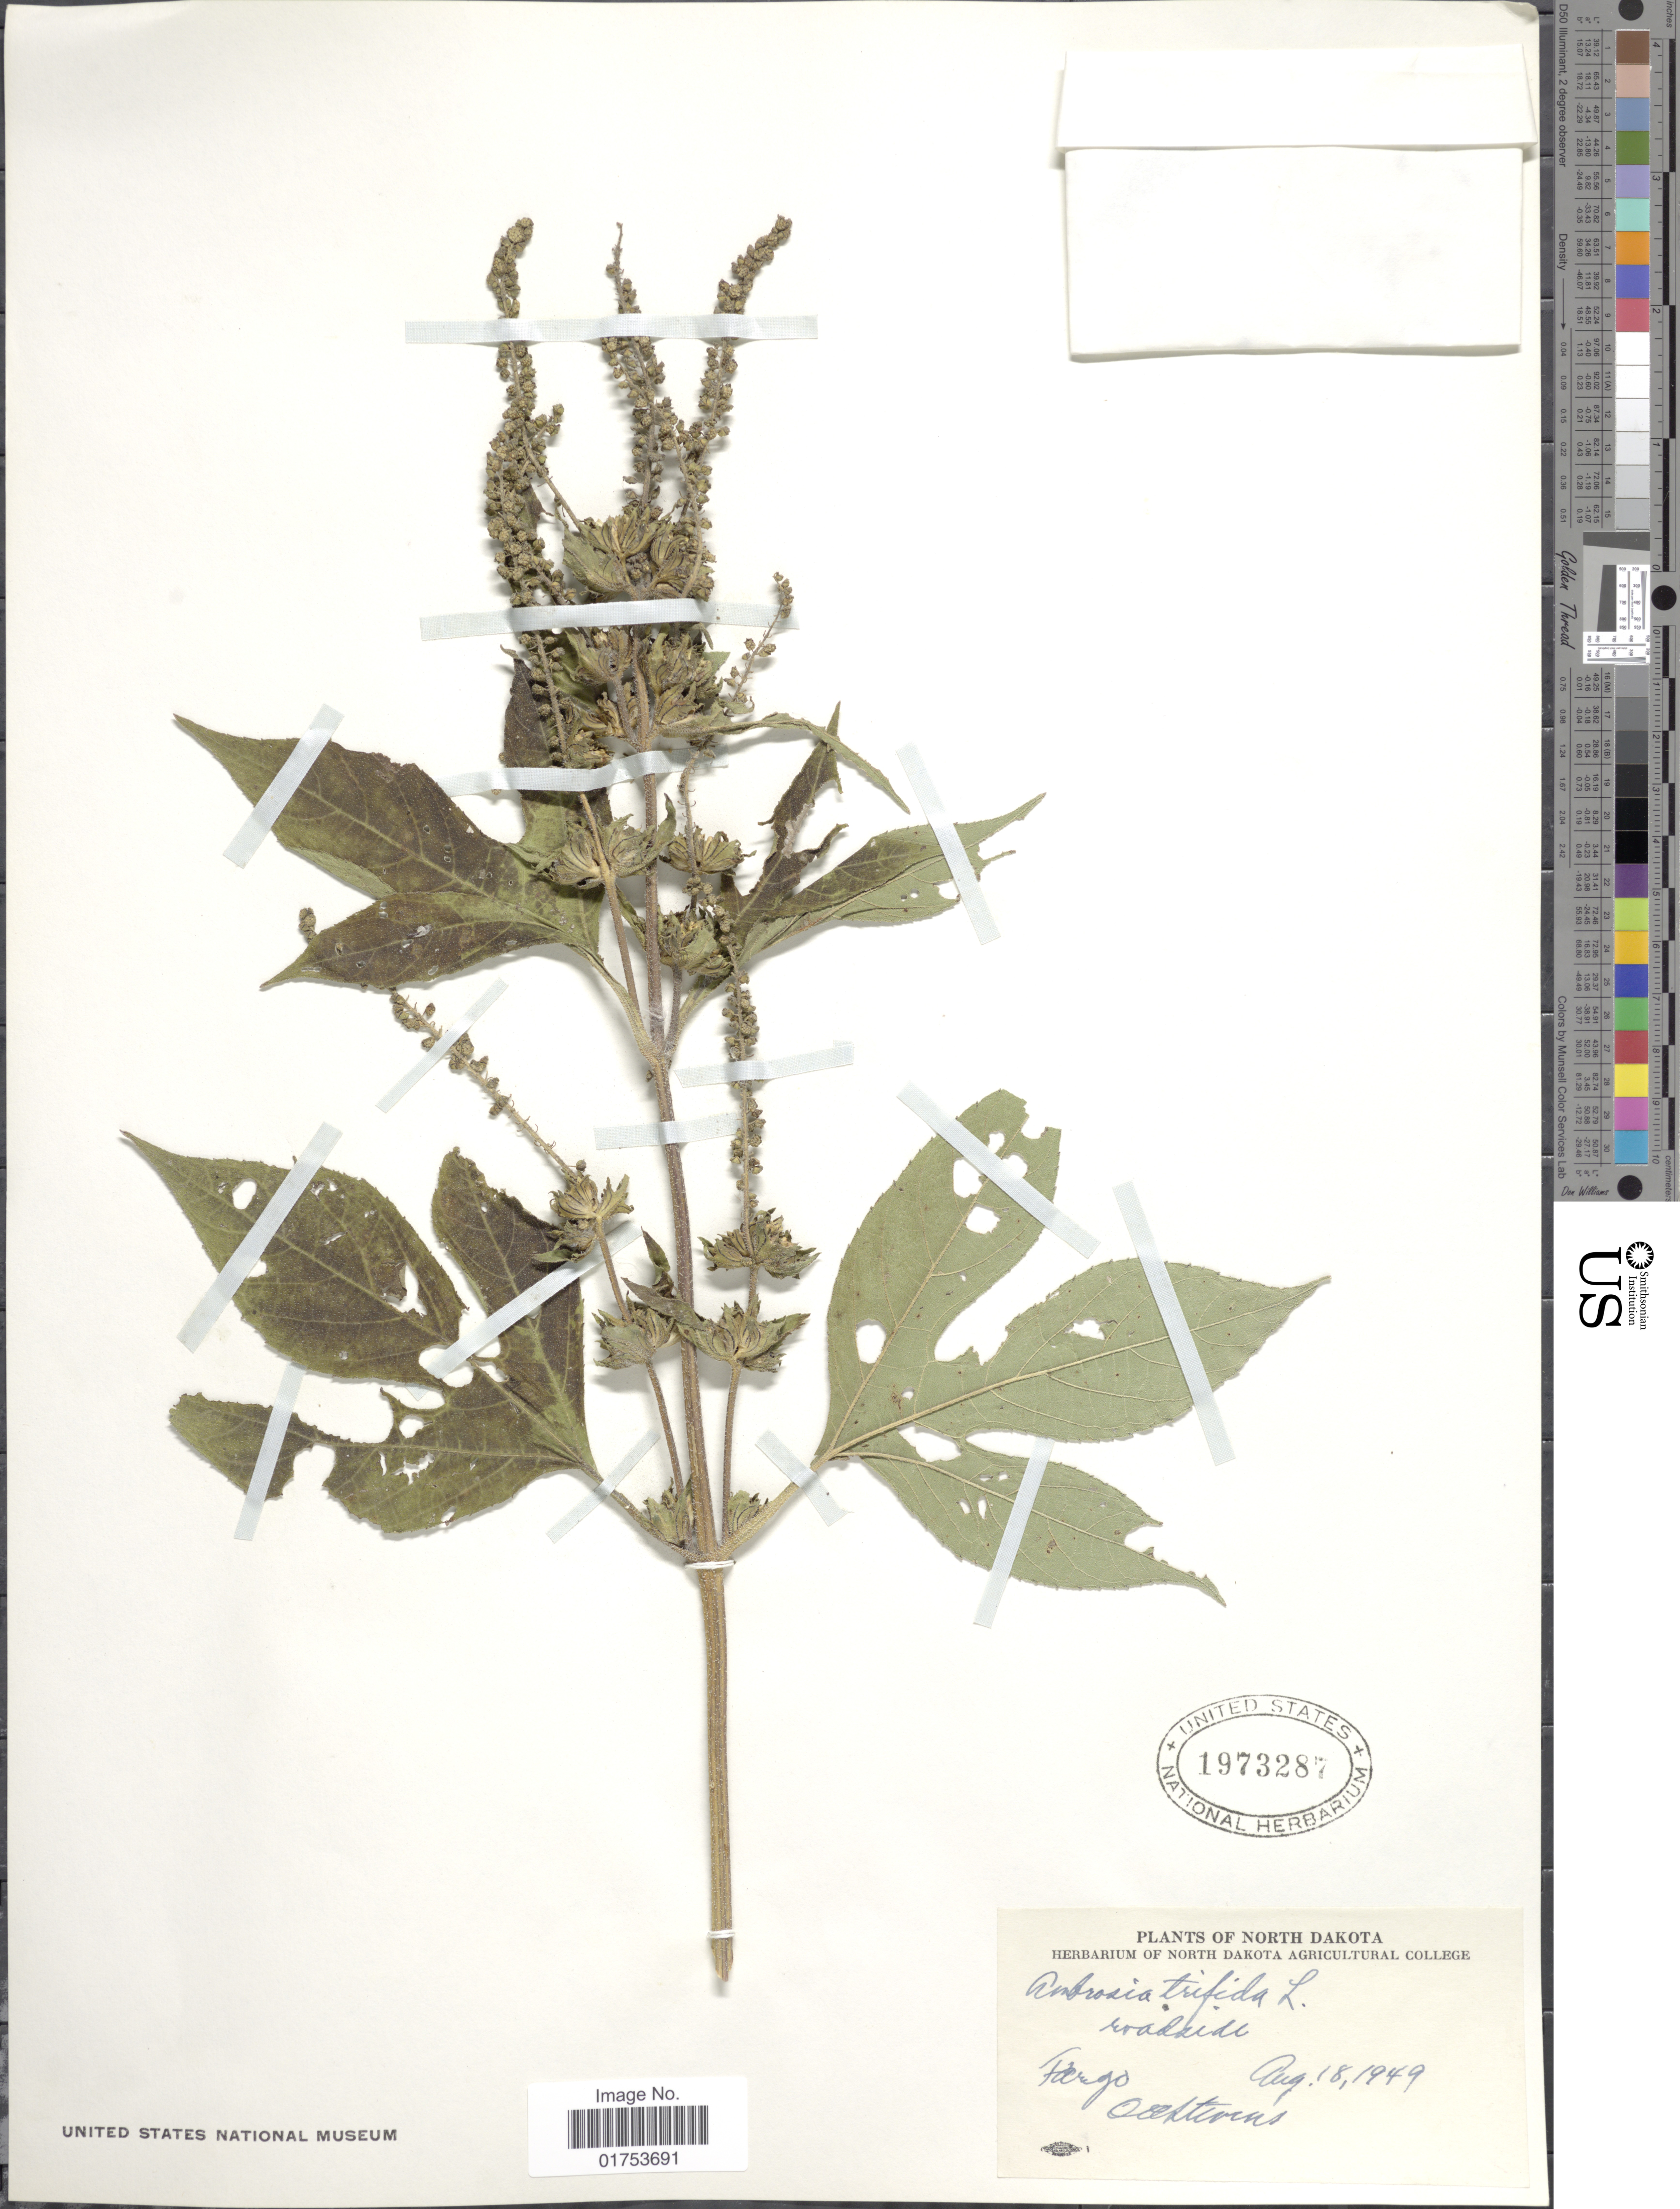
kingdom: Plantae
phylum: Tracheophyta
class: Magnoliopsida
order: Asterales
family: Asteraceae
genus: Ambrosia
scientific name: Ambrosia trifida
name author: L.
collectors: O. Stevens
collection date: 1949-08-18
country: United States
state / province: North Dakota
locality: Fargo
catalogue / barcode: US 1973287